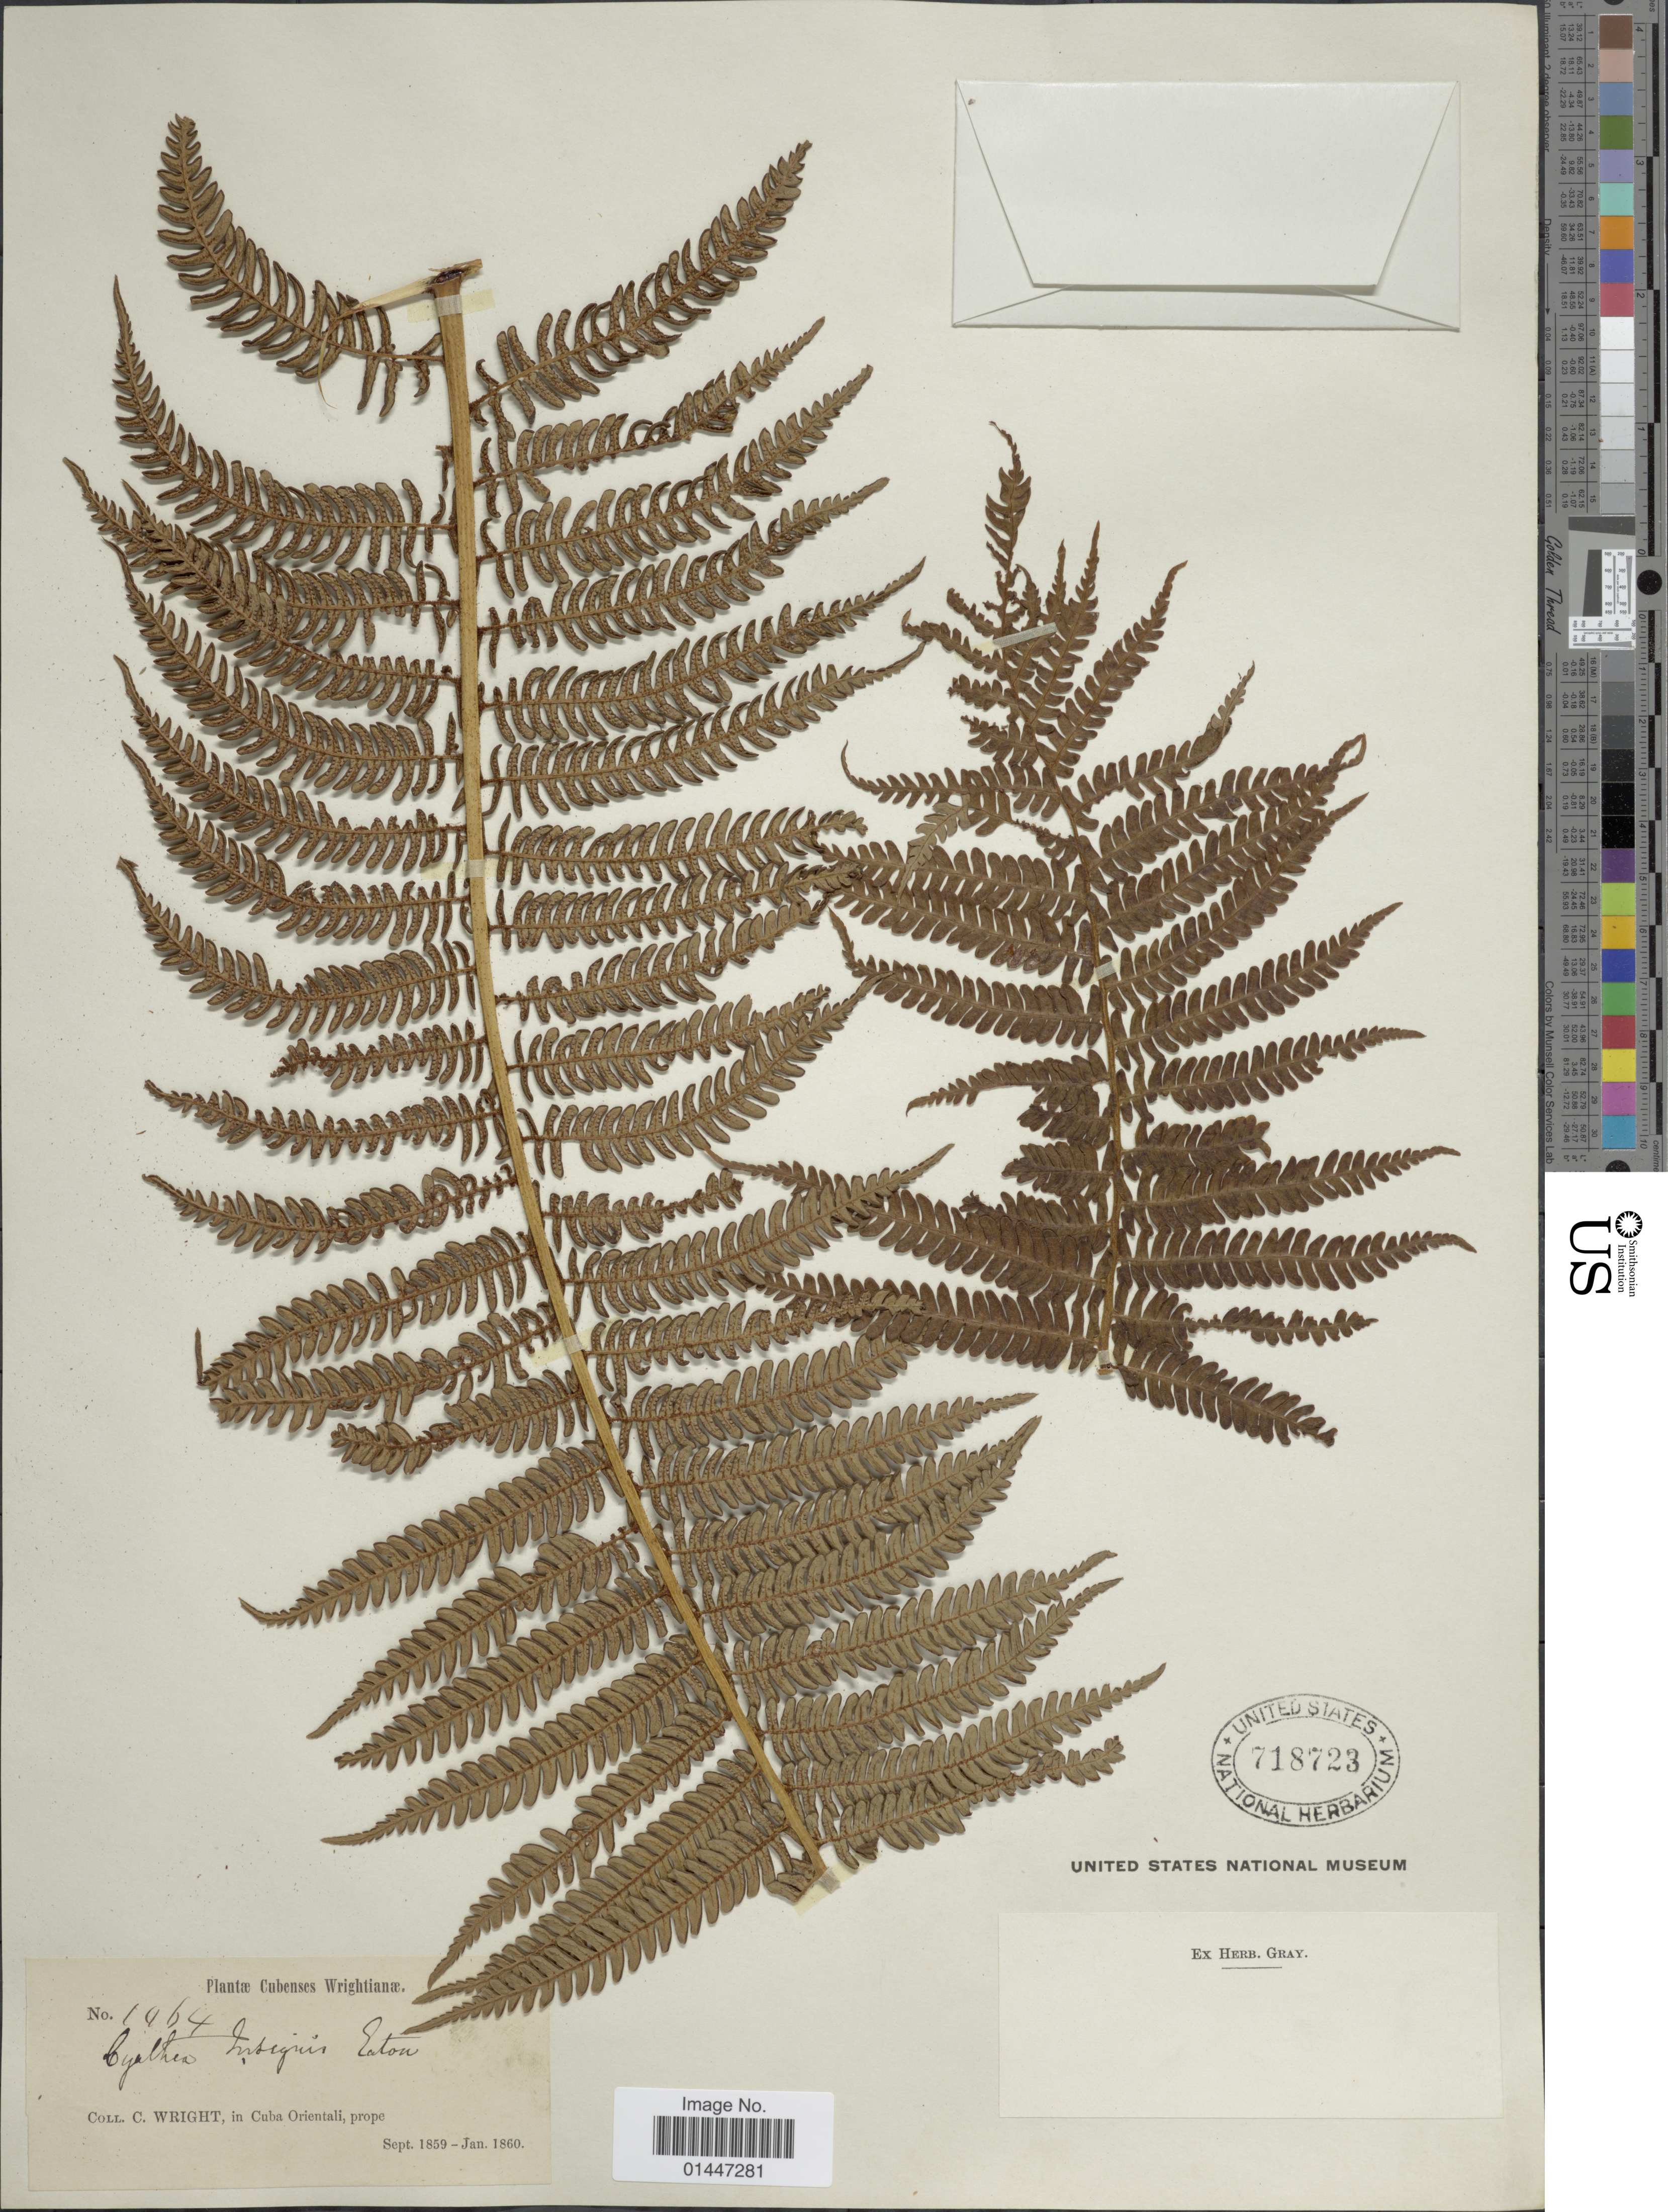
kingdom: Plantae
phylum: Tracheophyta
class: Polypodiopsida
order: Cyatheales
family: Cyatheaceae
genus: Sphaeropteris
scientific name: Sphaeropteris insignis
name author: (Eaton) R.M. Tryon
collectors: C. Wright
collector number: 1064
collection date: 1859-09/1860-01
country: Cuba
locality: Cuba Orientali, prope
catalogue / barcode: US 718723